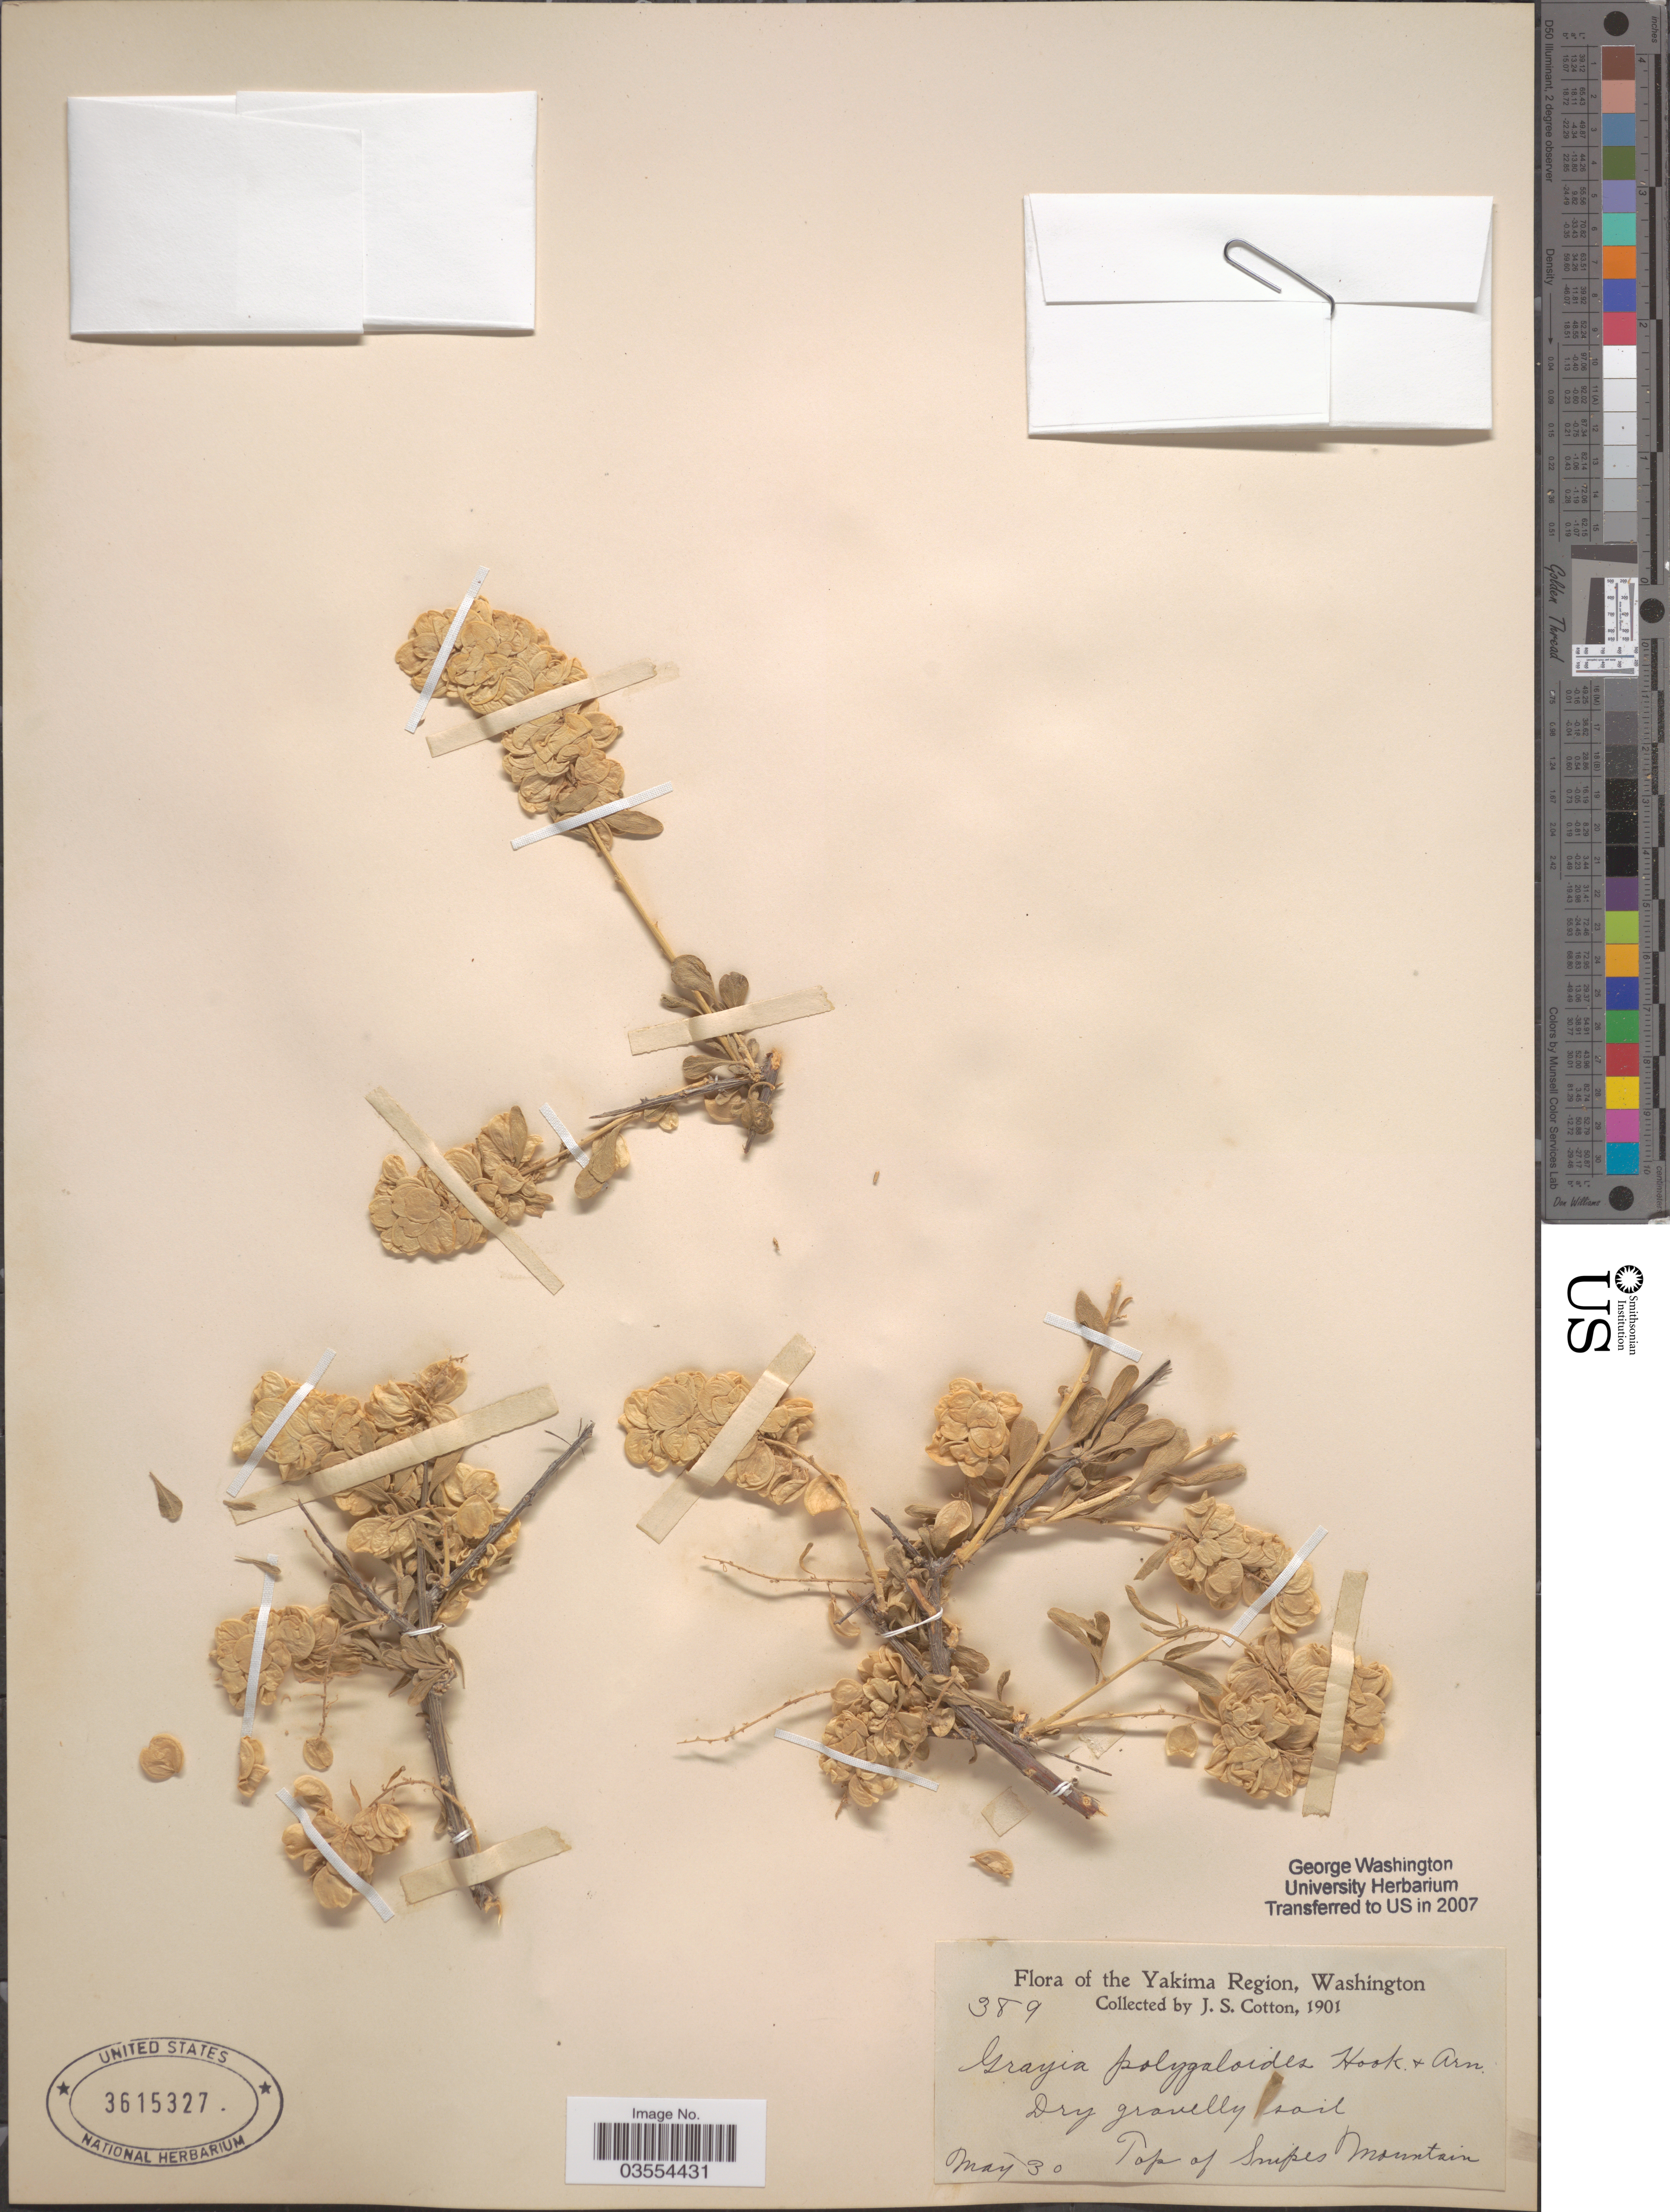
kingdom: Plantae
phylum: Tracheophyta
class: Magnoliopsida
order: Caryophyllales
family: Amaranthaceae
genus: Grayia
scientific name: Grayia spinosa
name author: (Hook.) Moq.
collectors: J. S. Cotton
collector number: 389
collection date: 1901-05-30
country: United States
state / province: Washington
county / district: Yakima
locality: The Yakima Region. Top of Snipes Mountain.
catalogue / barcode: US 3615327